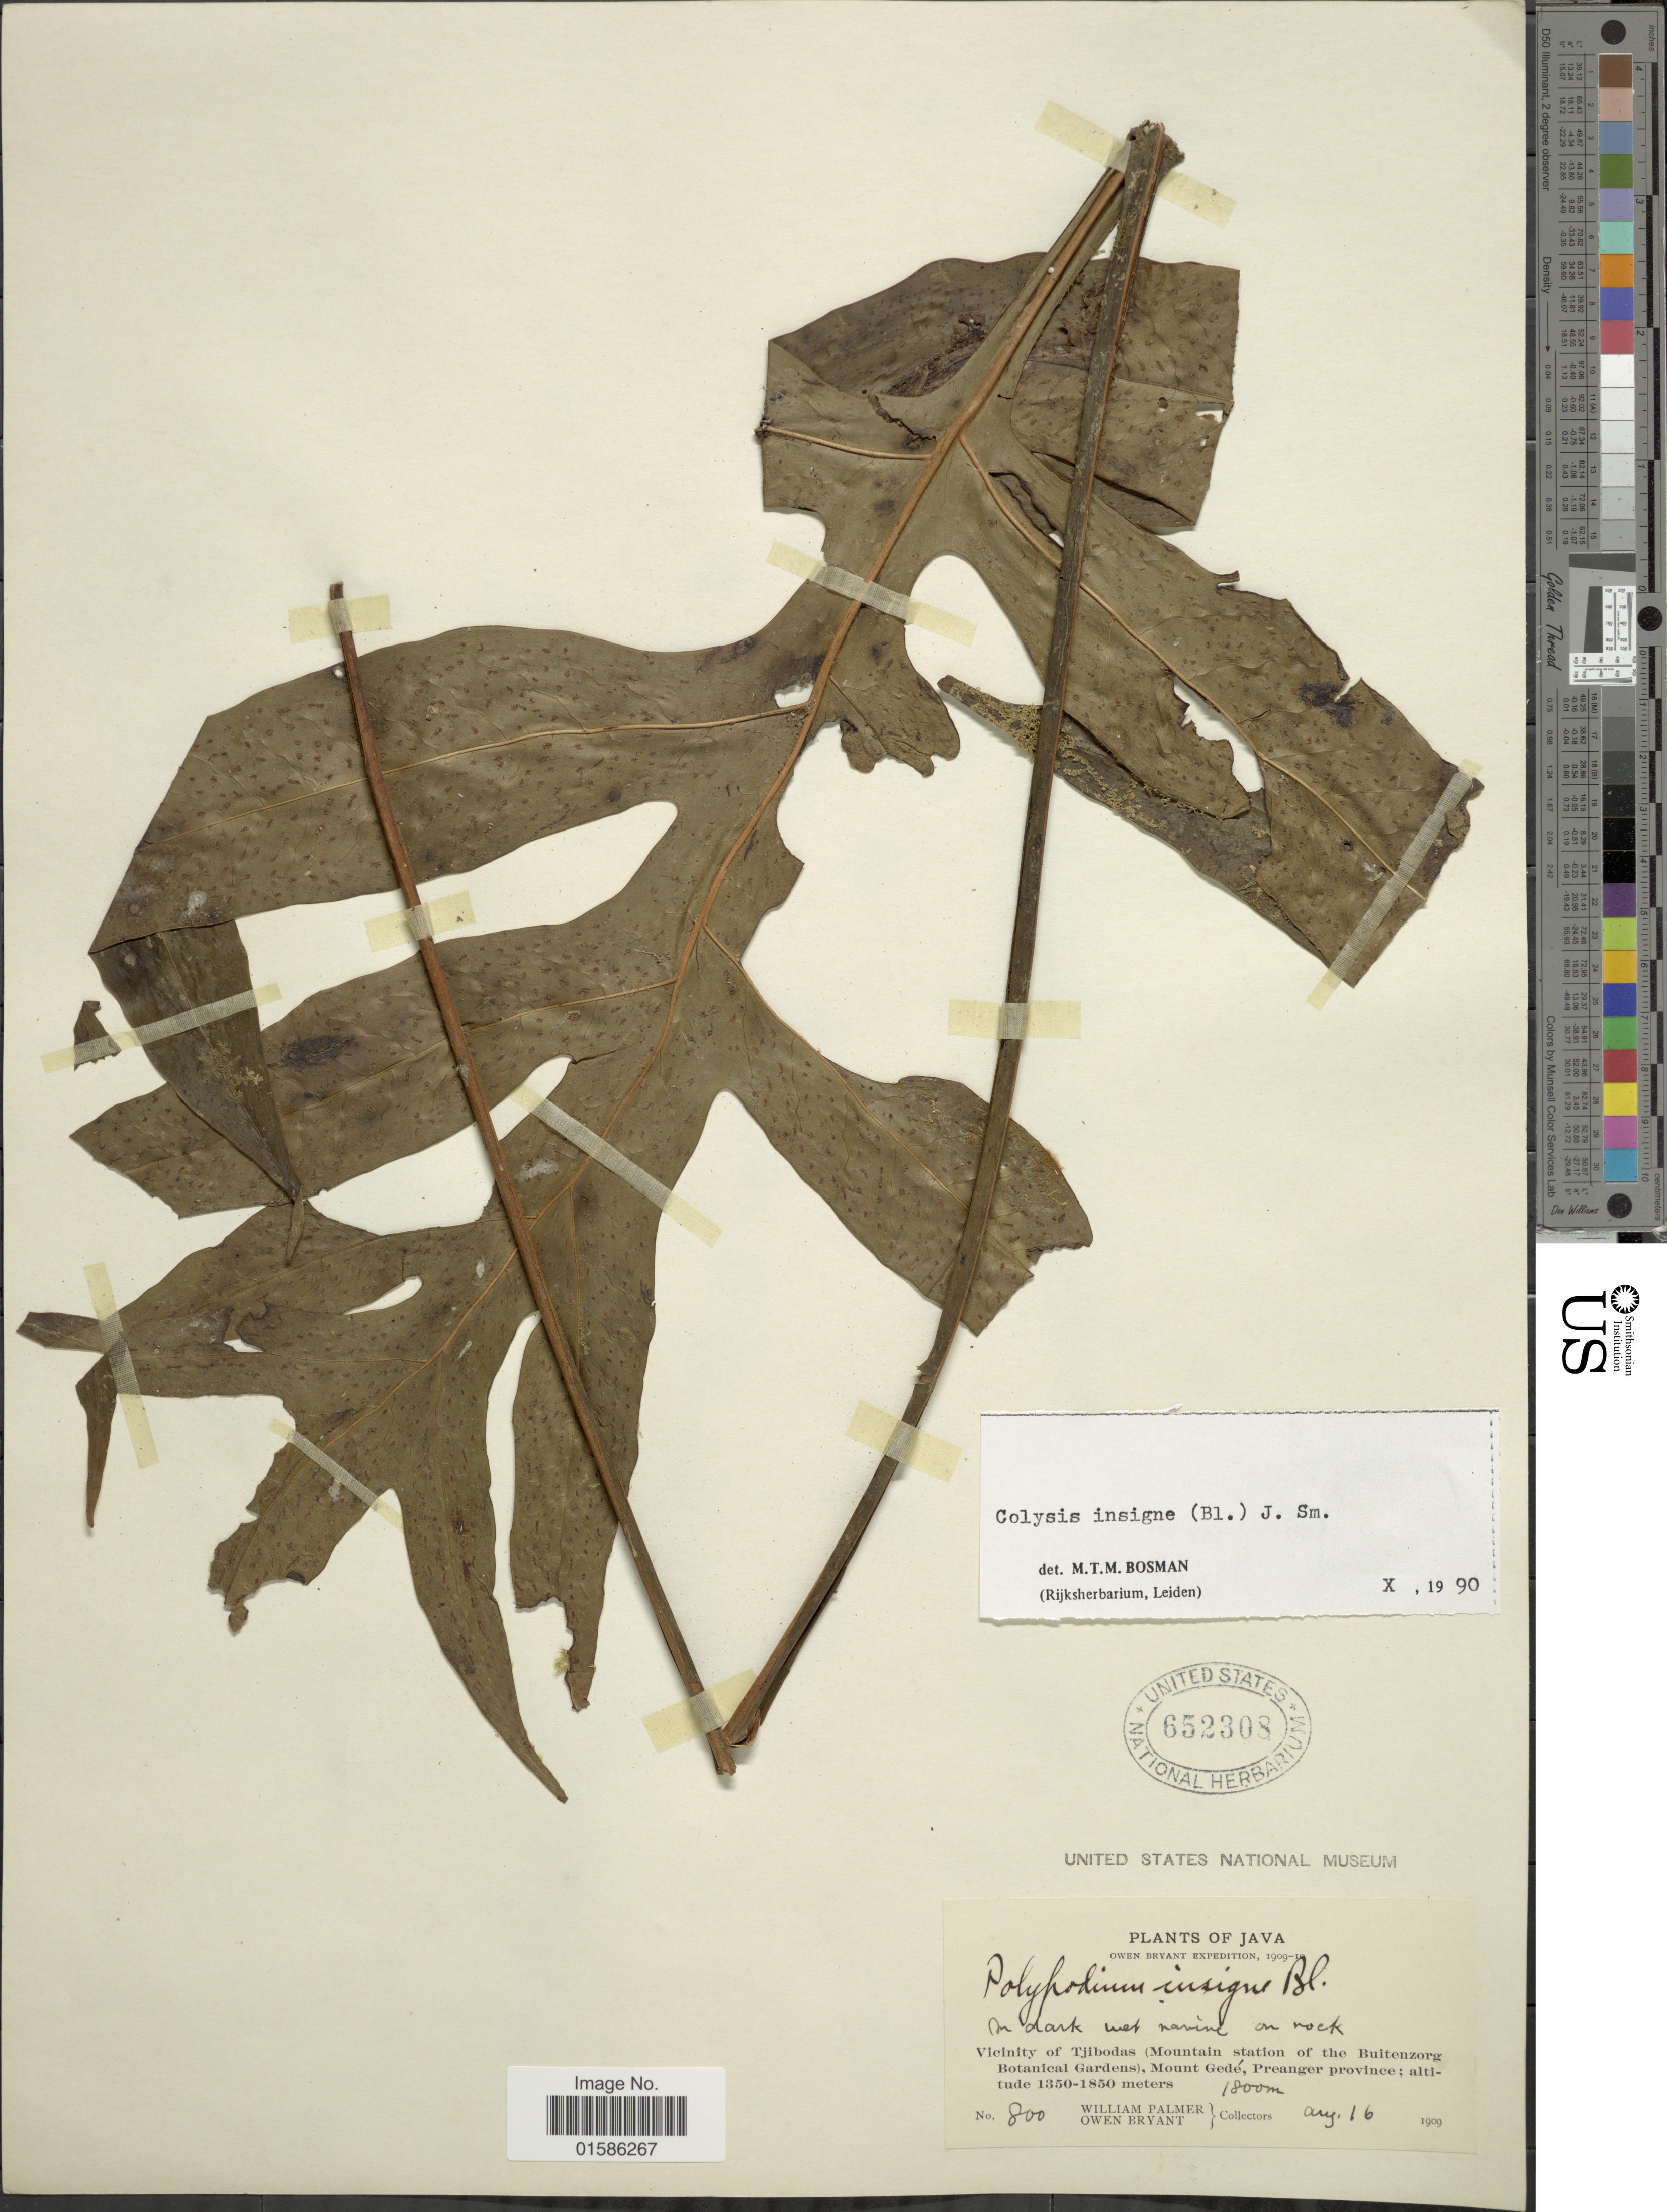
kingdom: Plantae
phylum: Tracheophyta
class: Polypodiopsida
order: Polypodiales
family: Polypodiaceae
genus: Microsorum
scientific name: Microsorum insigne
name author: (Blume) Copel.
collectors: W. Palmer & O. Bryant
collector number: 800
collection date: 1909-08-16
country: Indonesia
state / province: Java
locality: Vicinity of Tjibodas (Mountain station of the Buitenzorg Botanical Gardens), Mount Gedé, Preanger province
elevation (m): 1800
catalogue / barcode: US 652308